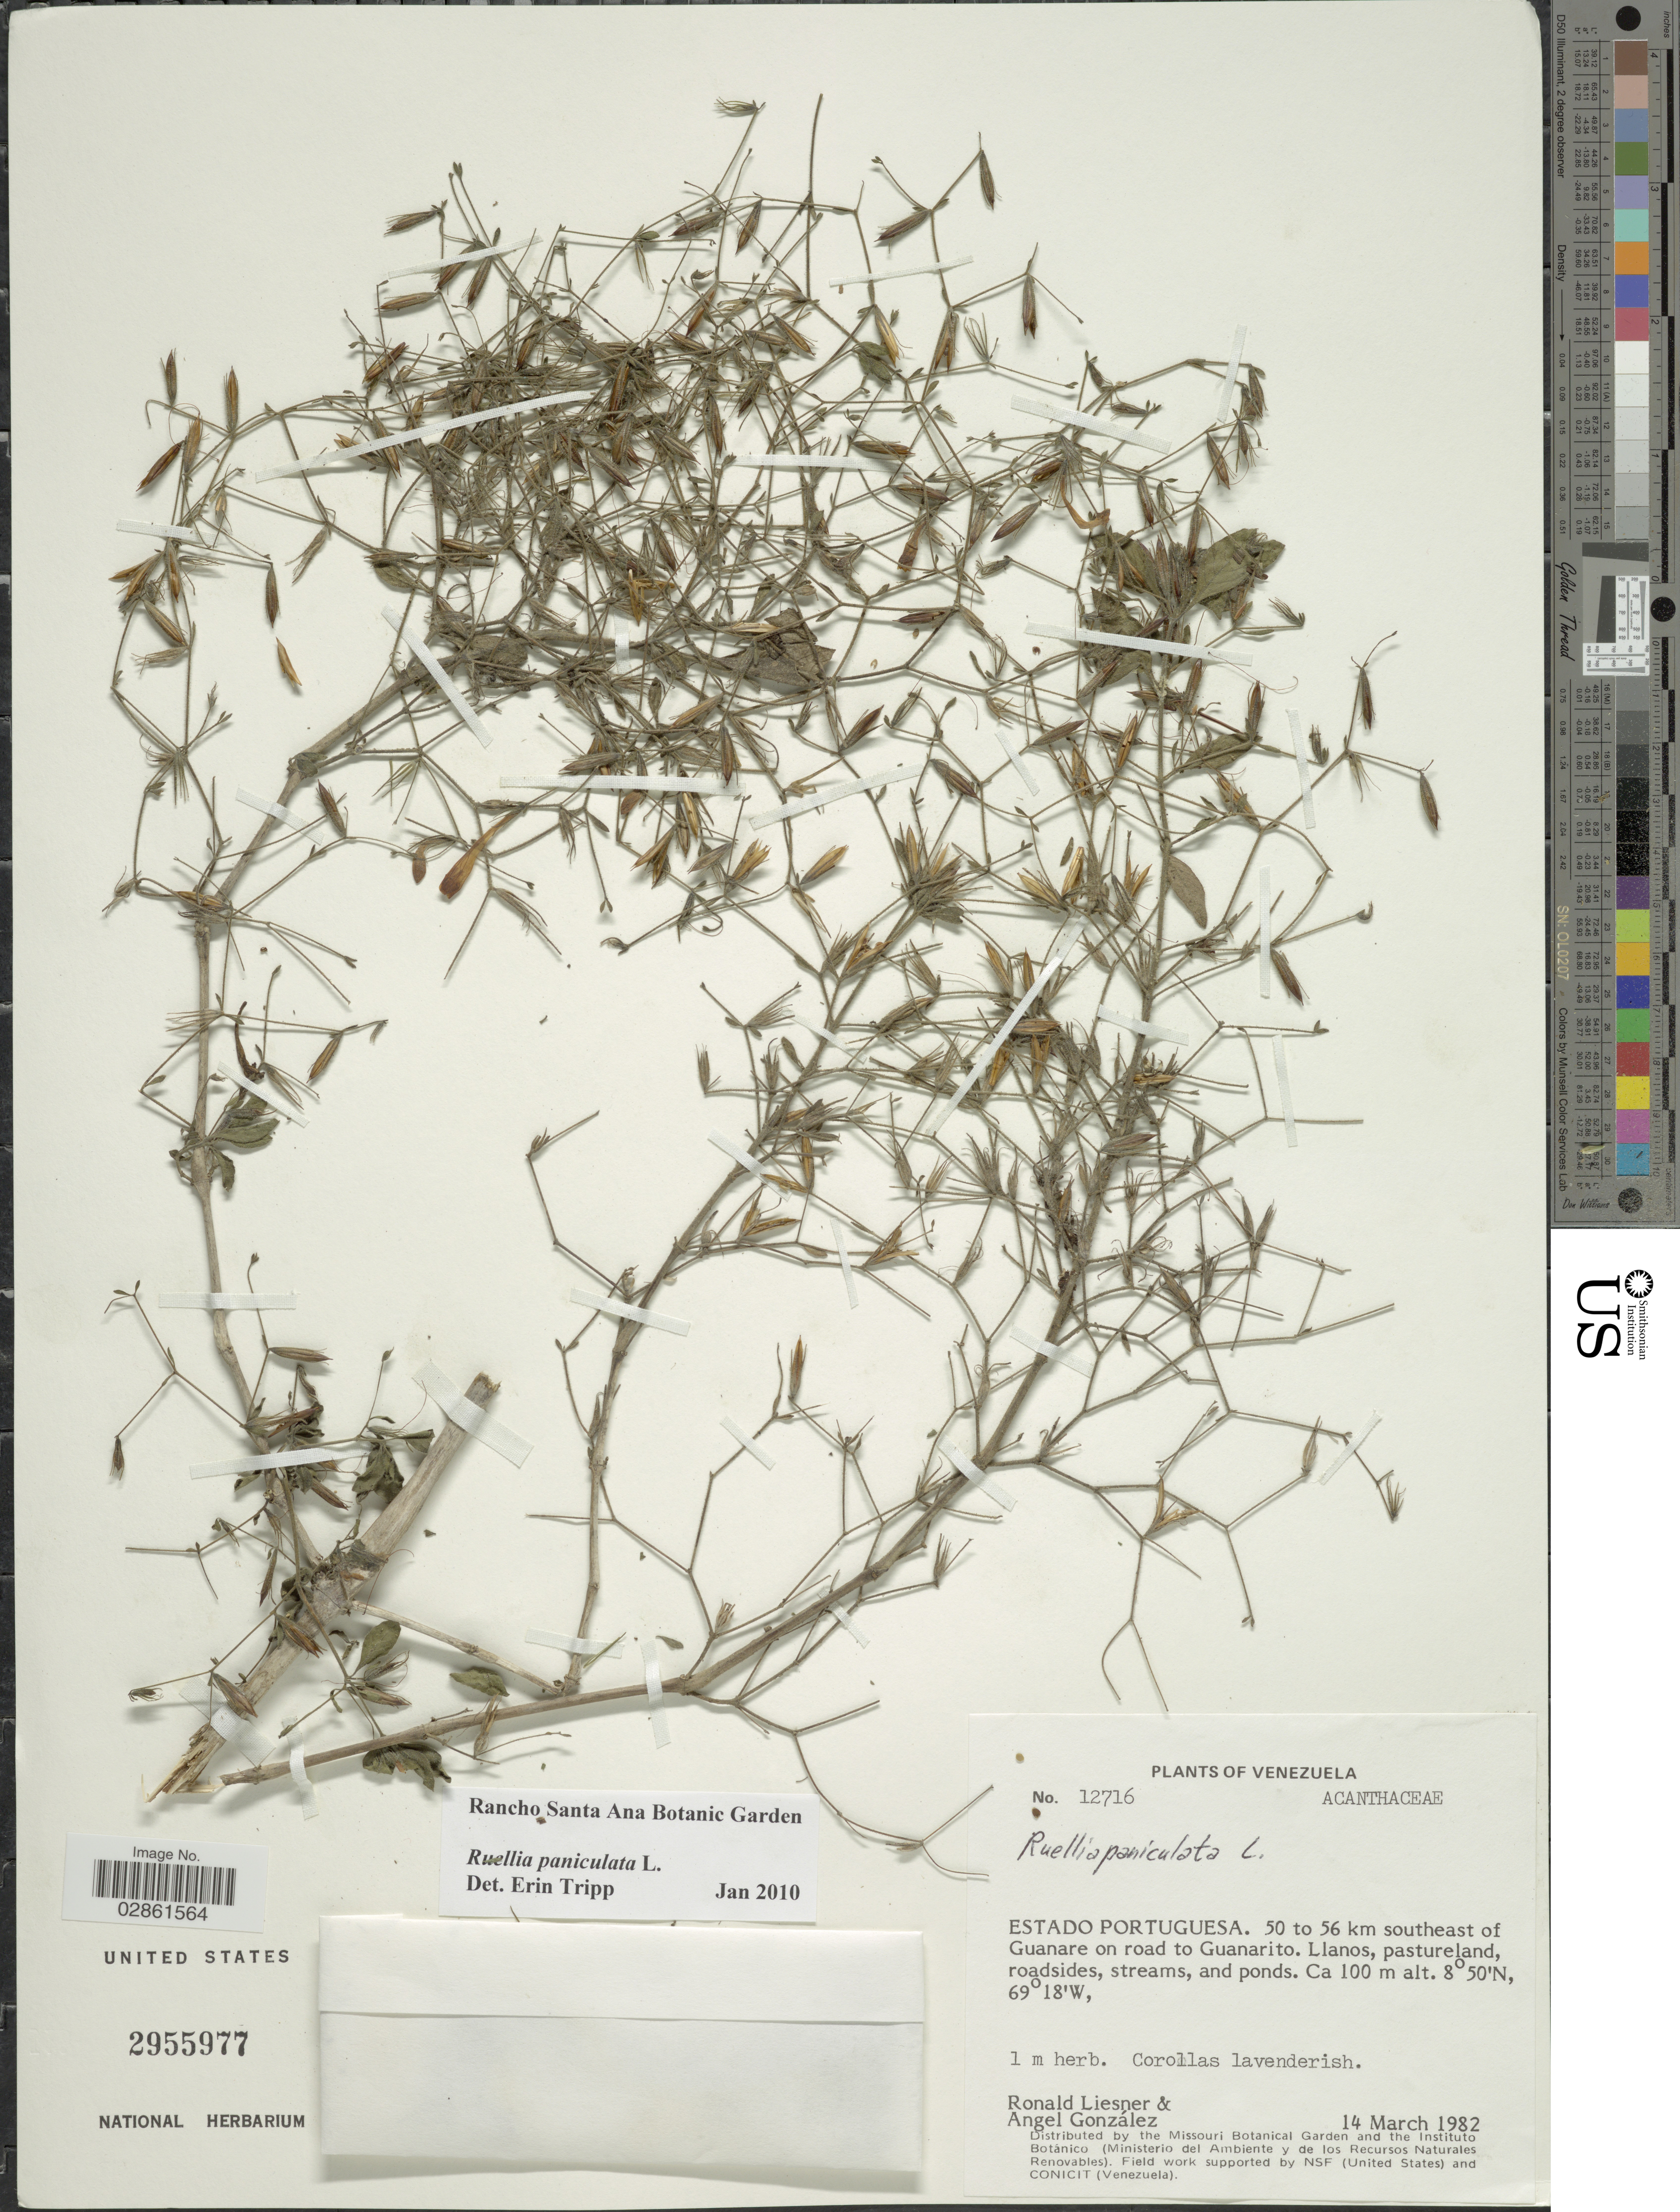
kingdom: Plantae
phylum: Tracheophyta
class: Magnoliopsida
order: Lamiales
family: Acanthaceae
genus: Ruellia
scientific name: Ruellia paniculata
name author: L.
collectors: R. L. Liesner & A. C. González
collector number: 12716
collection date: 1982-03-14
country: Venezuela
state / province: Portuguesa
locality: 50 to 56 km southeast of Guanare on road to Guanarito.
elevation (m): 100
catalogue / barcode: US 2955977